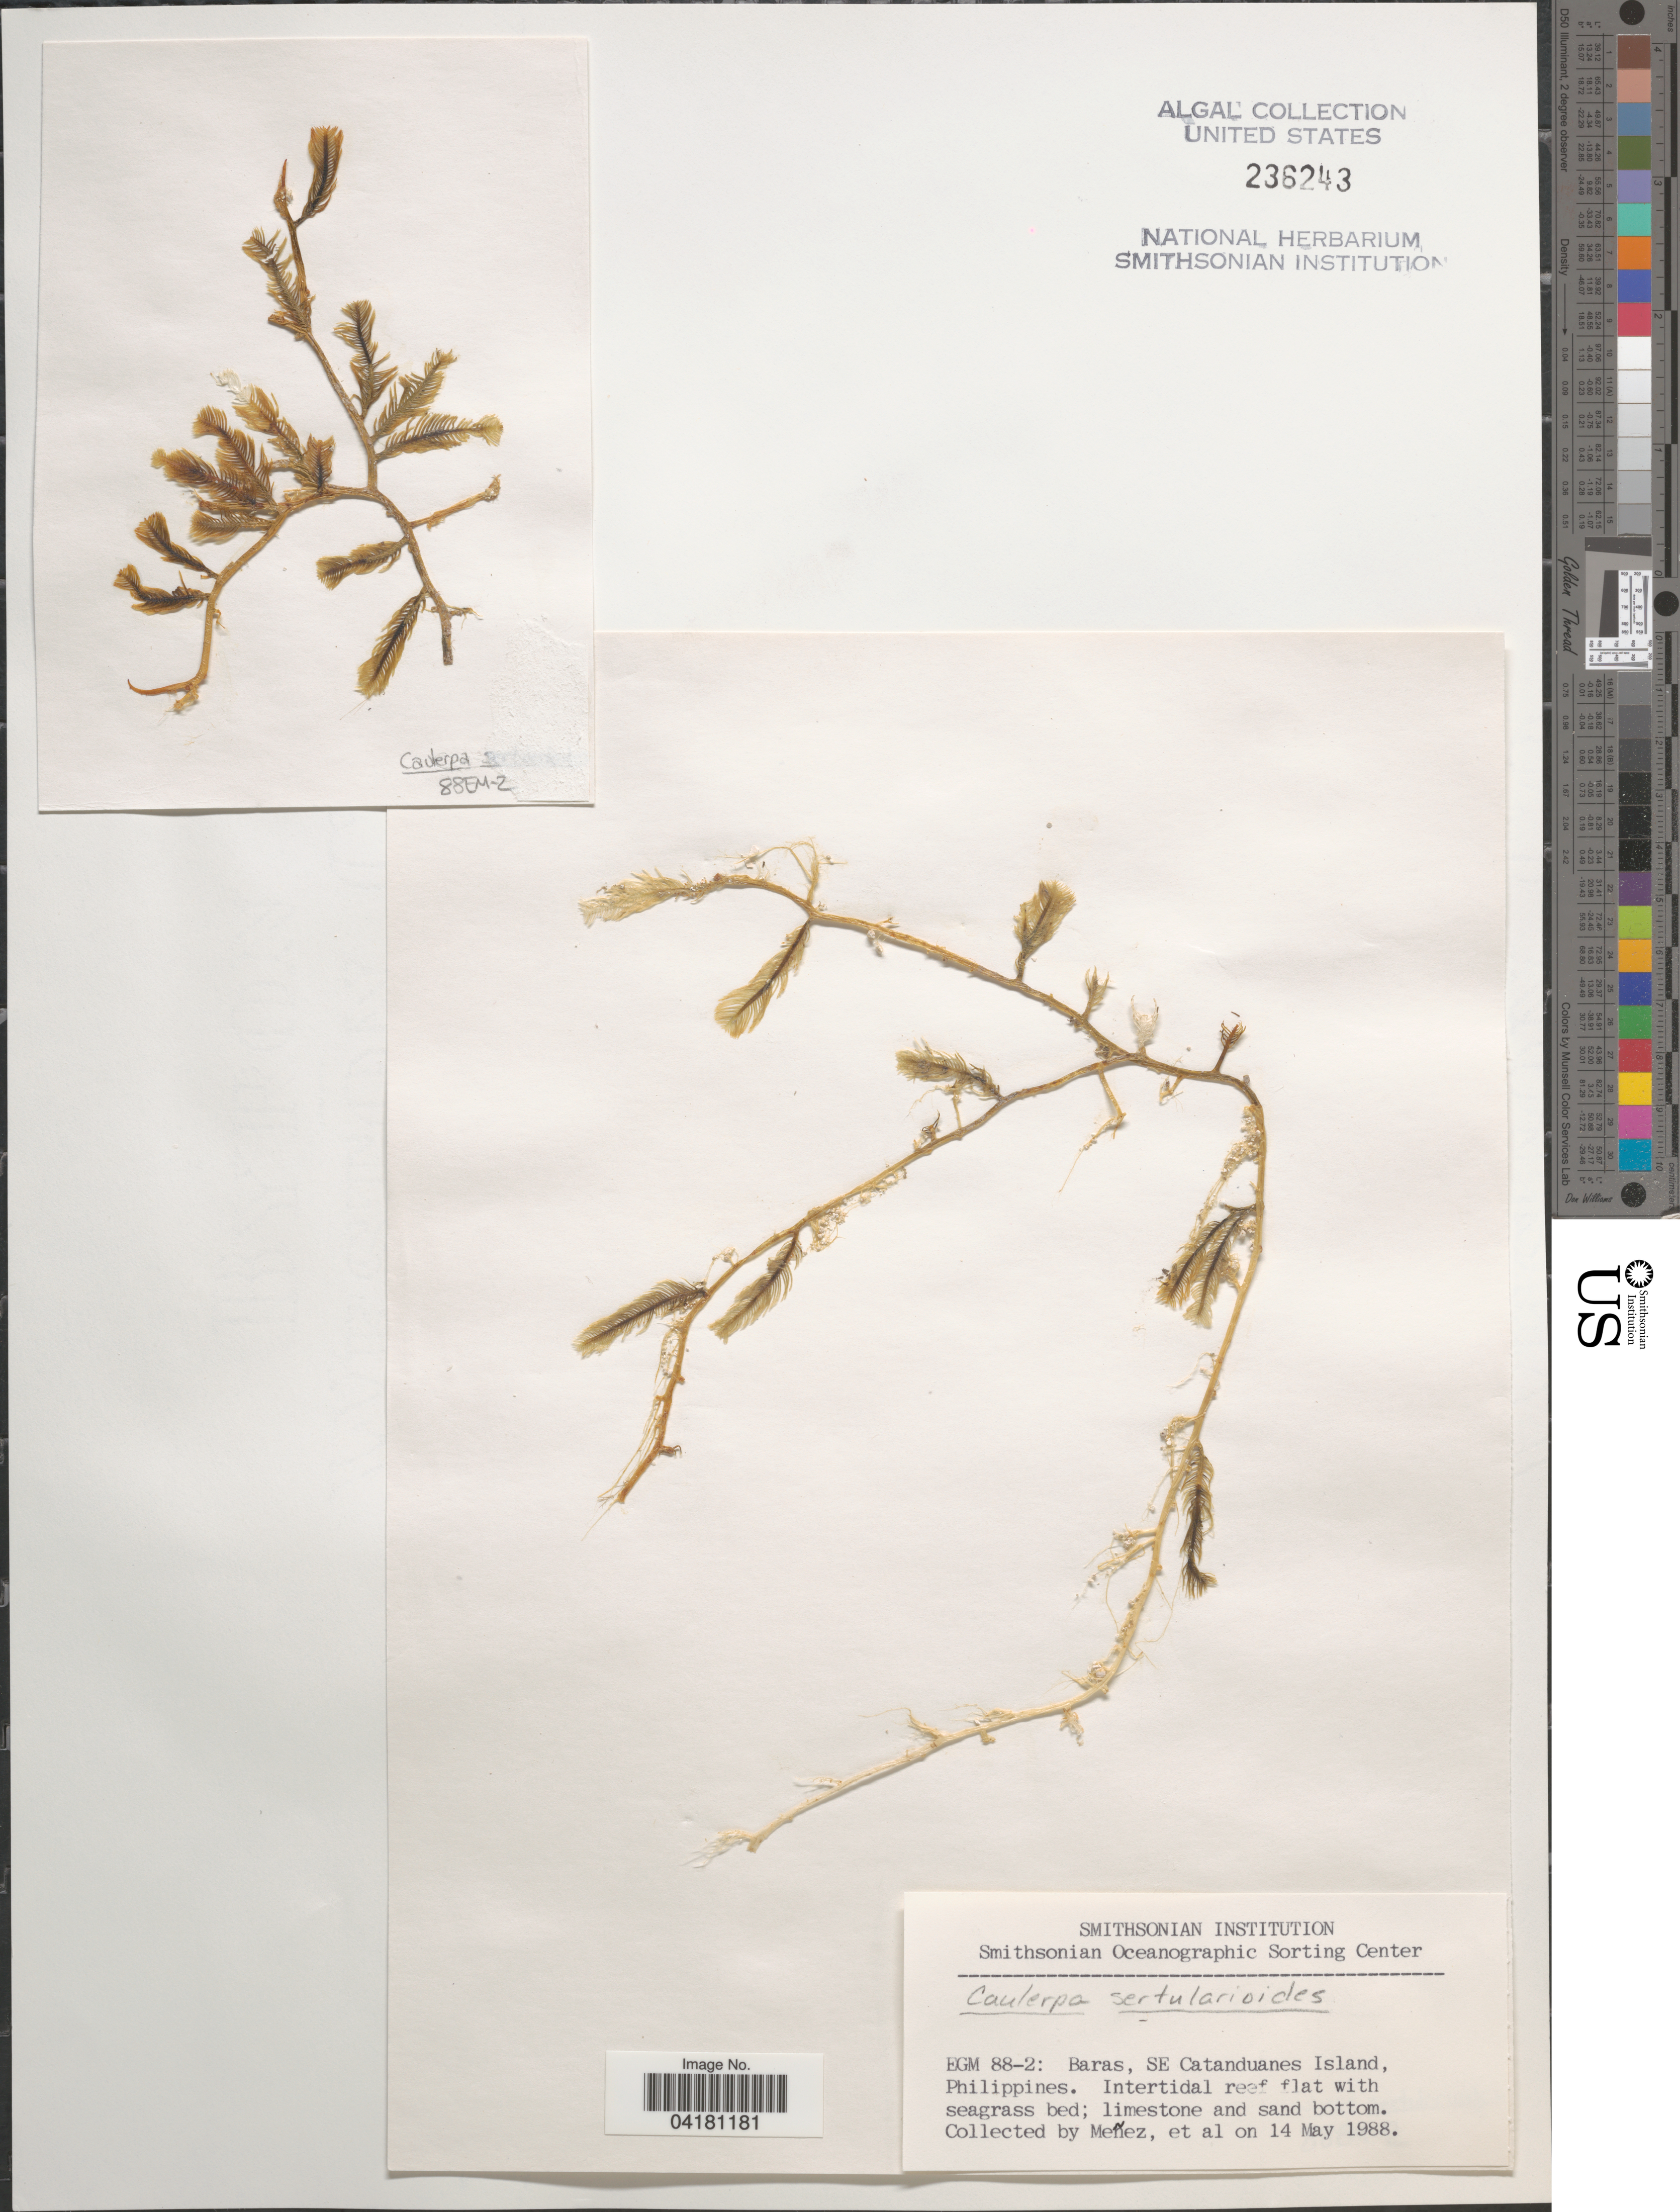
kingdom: Plantae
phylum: Chlorophyta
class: Ulvophyceae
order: Bryopsidales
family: Caulerpaceae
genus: Caulerpa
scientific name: Caulerpa sertularioides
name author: (S.G. Gmel.) M. Howe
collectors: Menez & et al.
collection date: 1988-05-14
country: Philippines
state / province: Bicol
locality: EGM 88-2: Baras, SE Catanduanes Island.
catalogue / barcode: US 236243